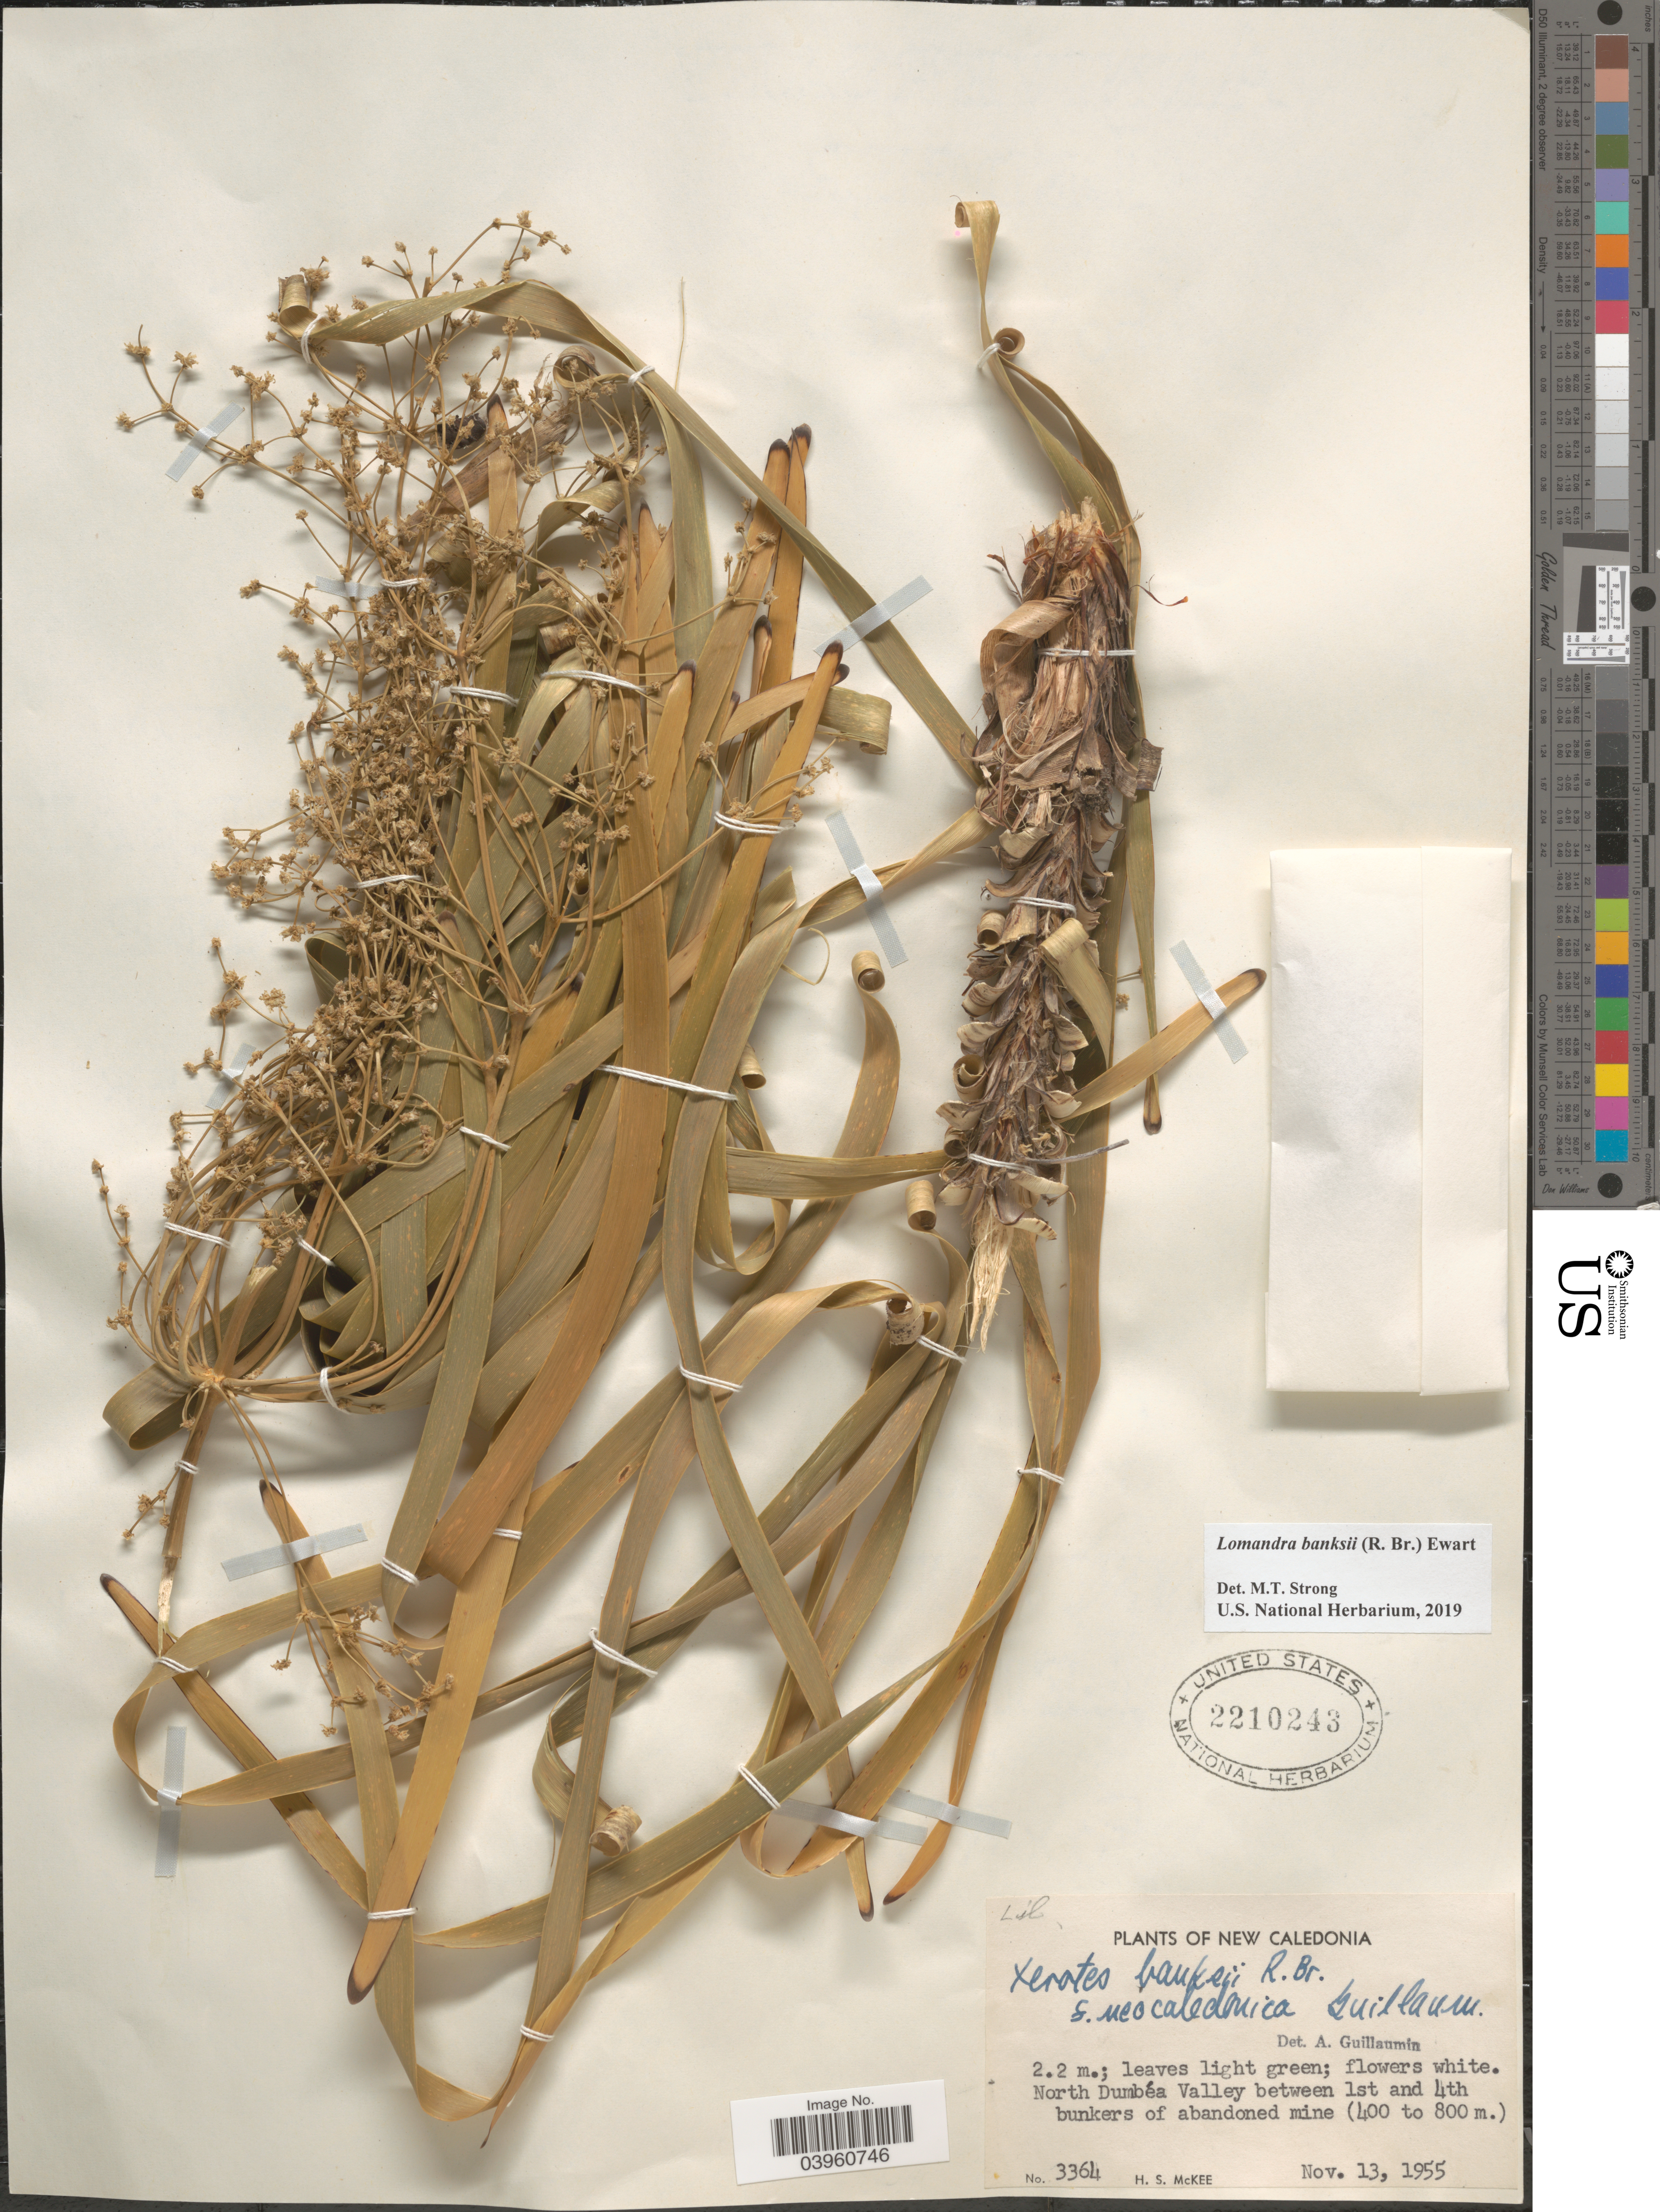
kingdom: Plantae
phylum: Tracheophyta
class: Liliopsida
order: Asparagales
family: Asparagaceae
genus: Lomandra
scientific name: Lomandra banksii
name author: (R. Br.) Ewart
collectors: H. S. McKee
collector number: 3364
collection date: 1955-11-13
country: New Caledonia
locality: North Dumbéa Valley between 1st and 4th bunkers of abandoned mine.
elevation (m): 400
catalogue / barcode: US 2210243